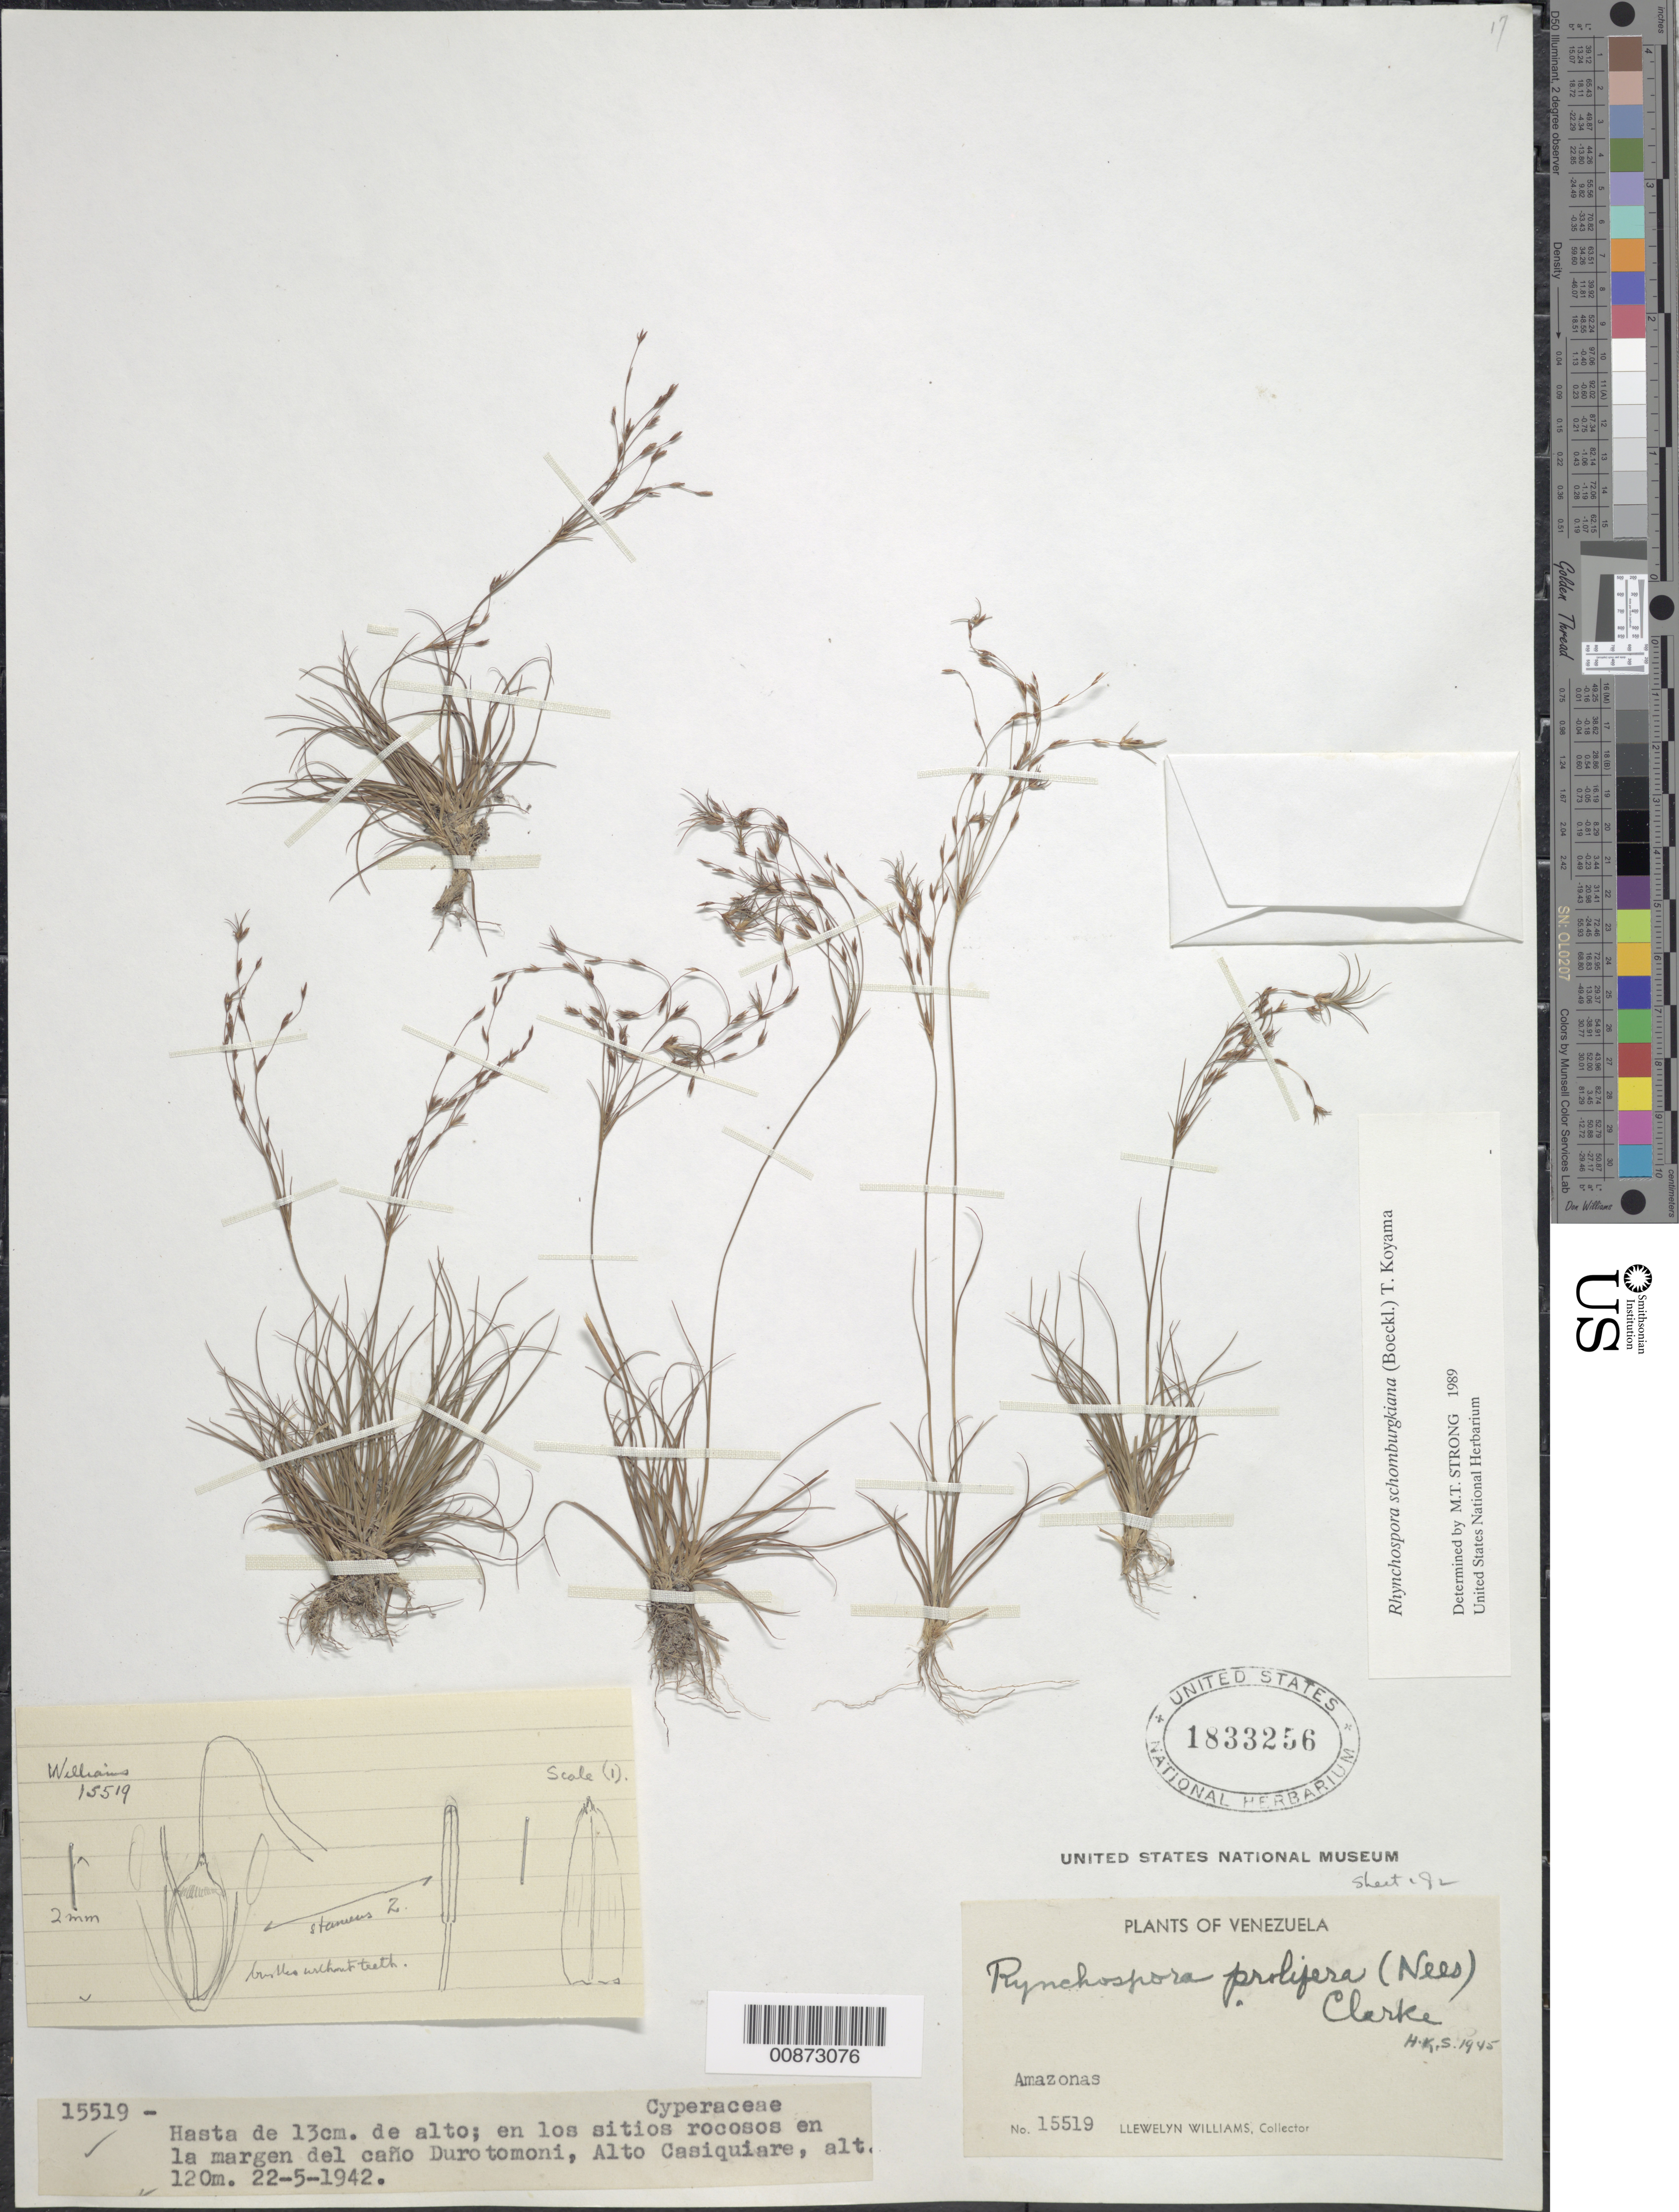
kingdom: Plantae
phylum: Tracheophyta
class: Liliopsida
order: Poales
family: Cyperaceae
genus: Rhynchospora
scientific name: Rhynchospora schomburgkiana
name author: (Boeckeler) T. Koyama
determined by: Strong, M. T., (US), Smithsonian Institution - National Museum of Natural History (UNITED STATES)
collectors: Ll. Williams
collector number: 15519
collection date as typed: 22-May-42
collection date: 1942-05-22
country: Venezuela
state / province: Amazonas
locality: Caño Durotomoni, Alto Casiquiare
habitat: Sitios rocosos en la margen del cano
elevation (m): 120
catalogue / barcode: US 1833256